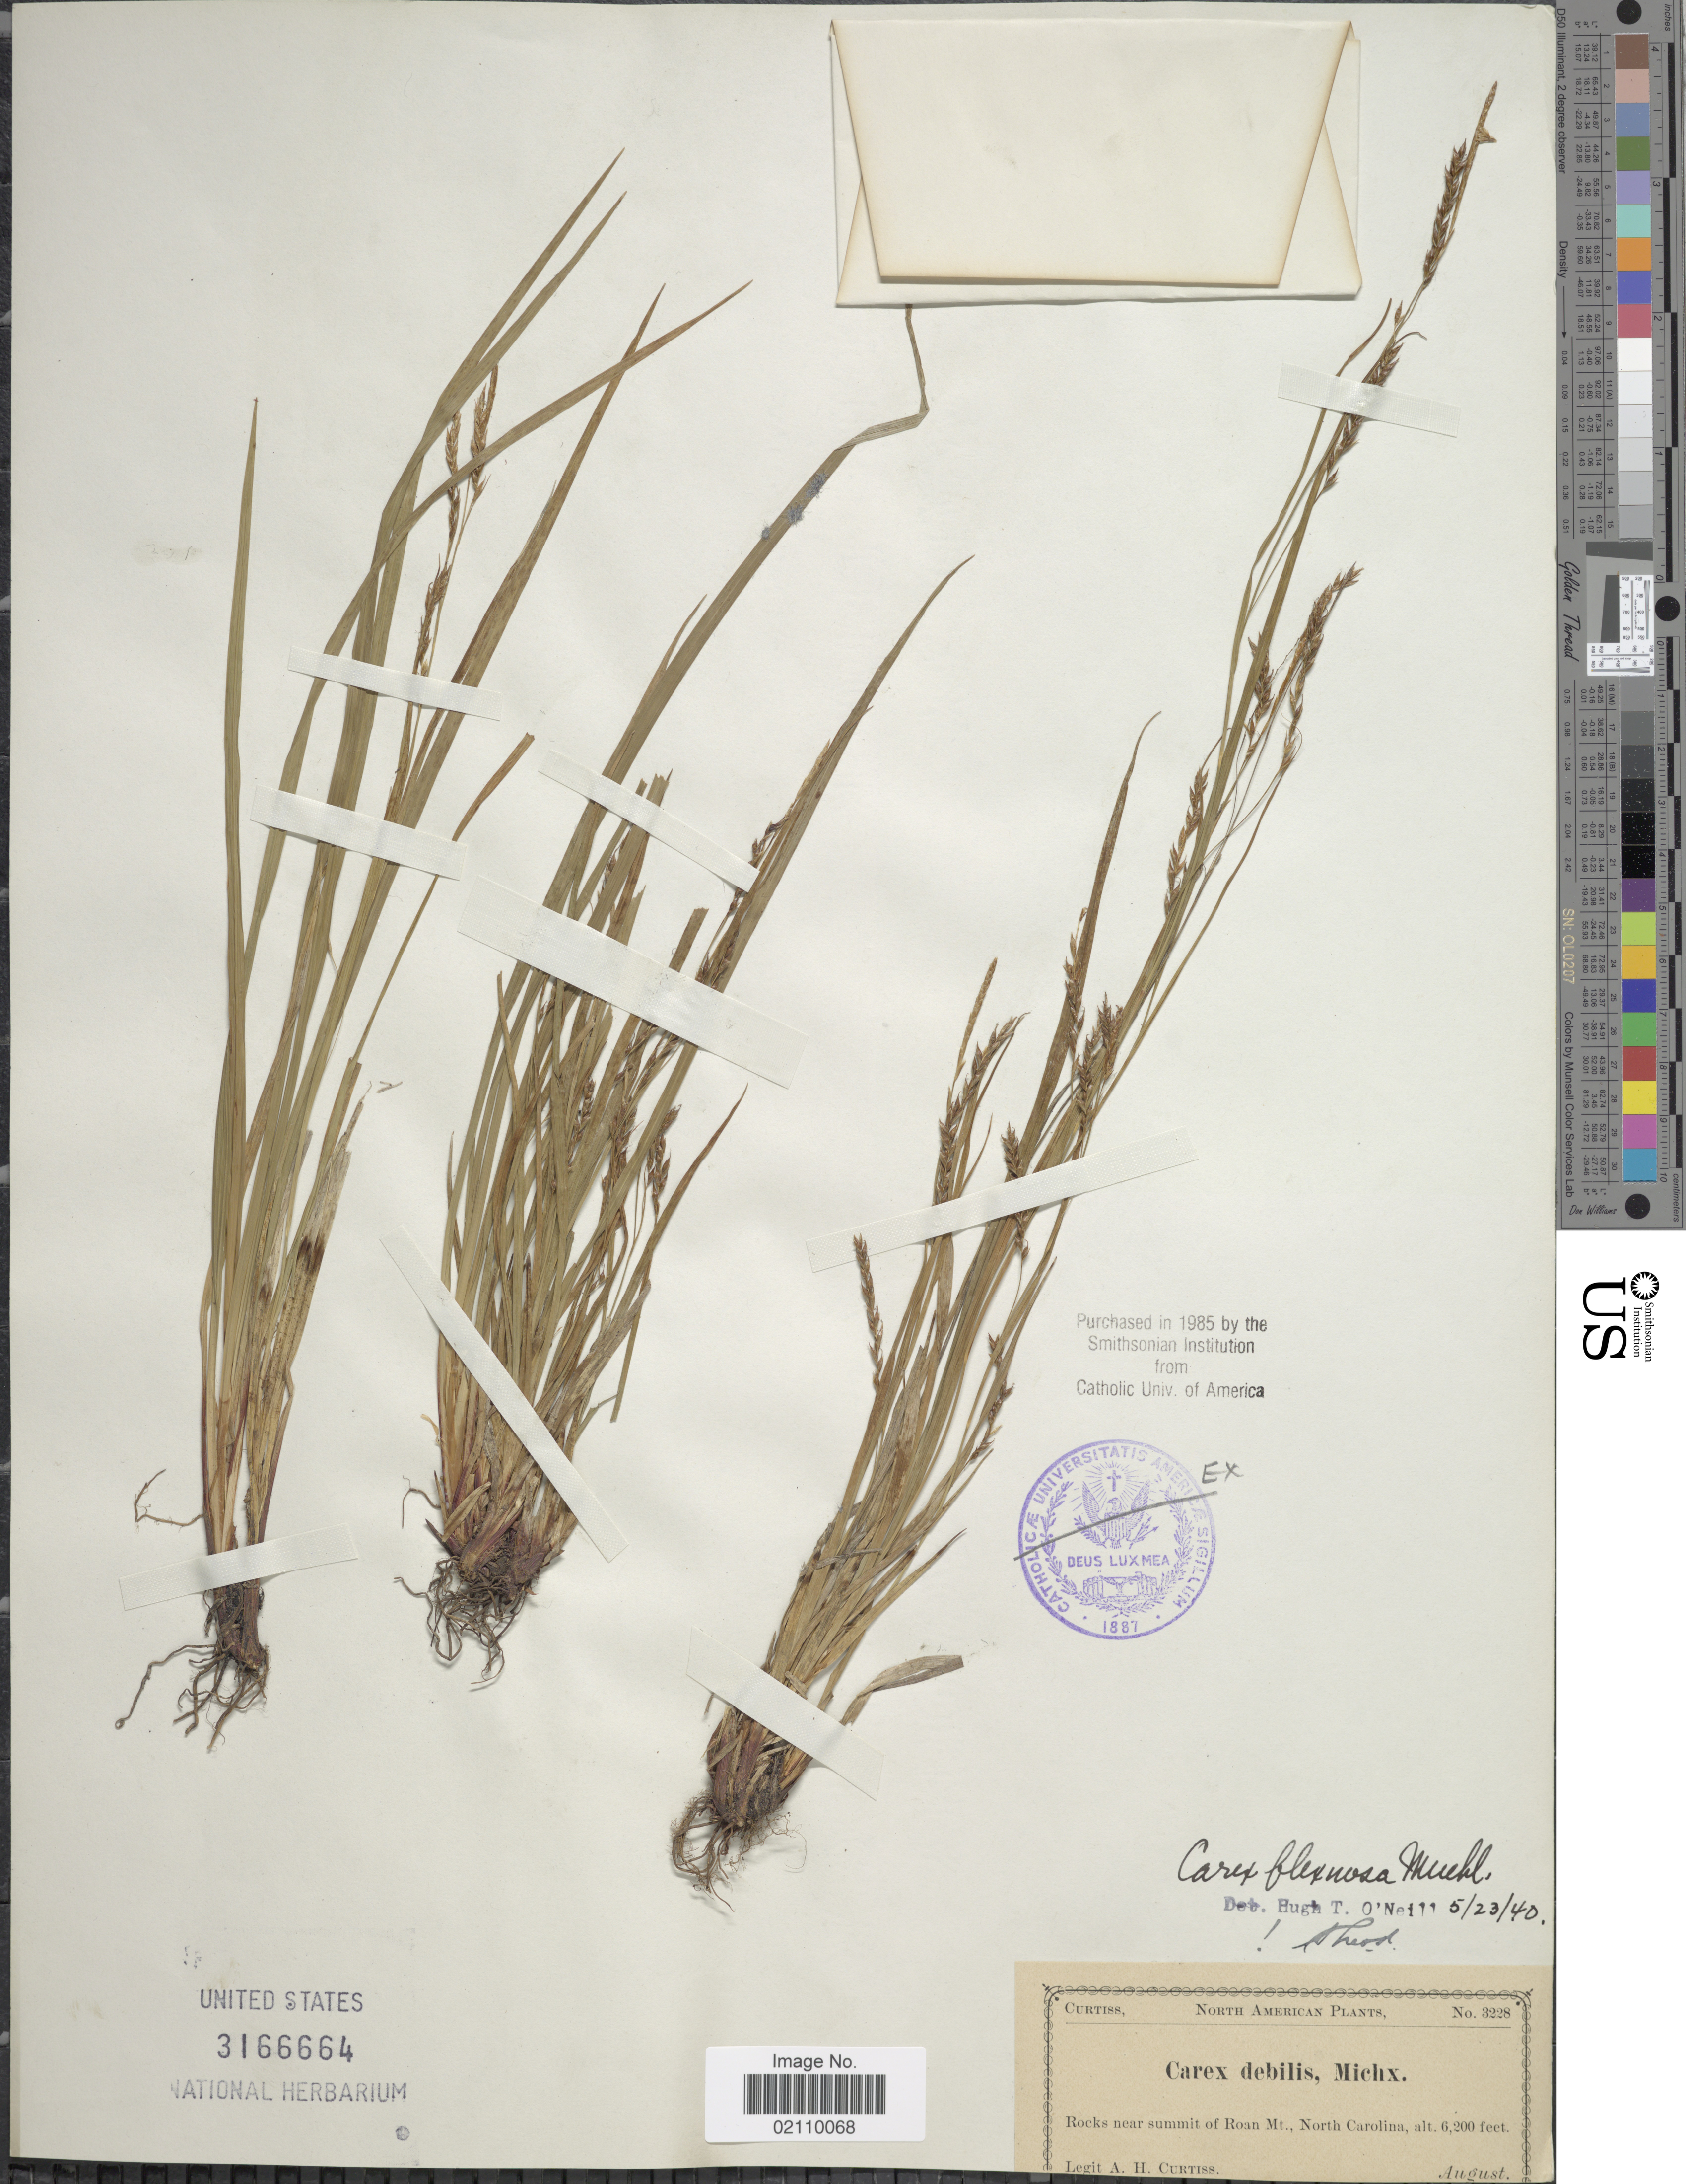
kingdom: Plantae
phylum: Tracheophyta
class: Liliopsida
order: Poales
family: Cyperaceae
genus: Carex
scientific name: Carex flexuosa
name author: Muhl. ex Willd.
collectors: A. H. Curtiss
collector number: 3228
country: United States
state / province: North Carolina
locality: Rocks near summit of Roan Mt.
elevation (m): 1890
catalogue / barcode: US 3166664